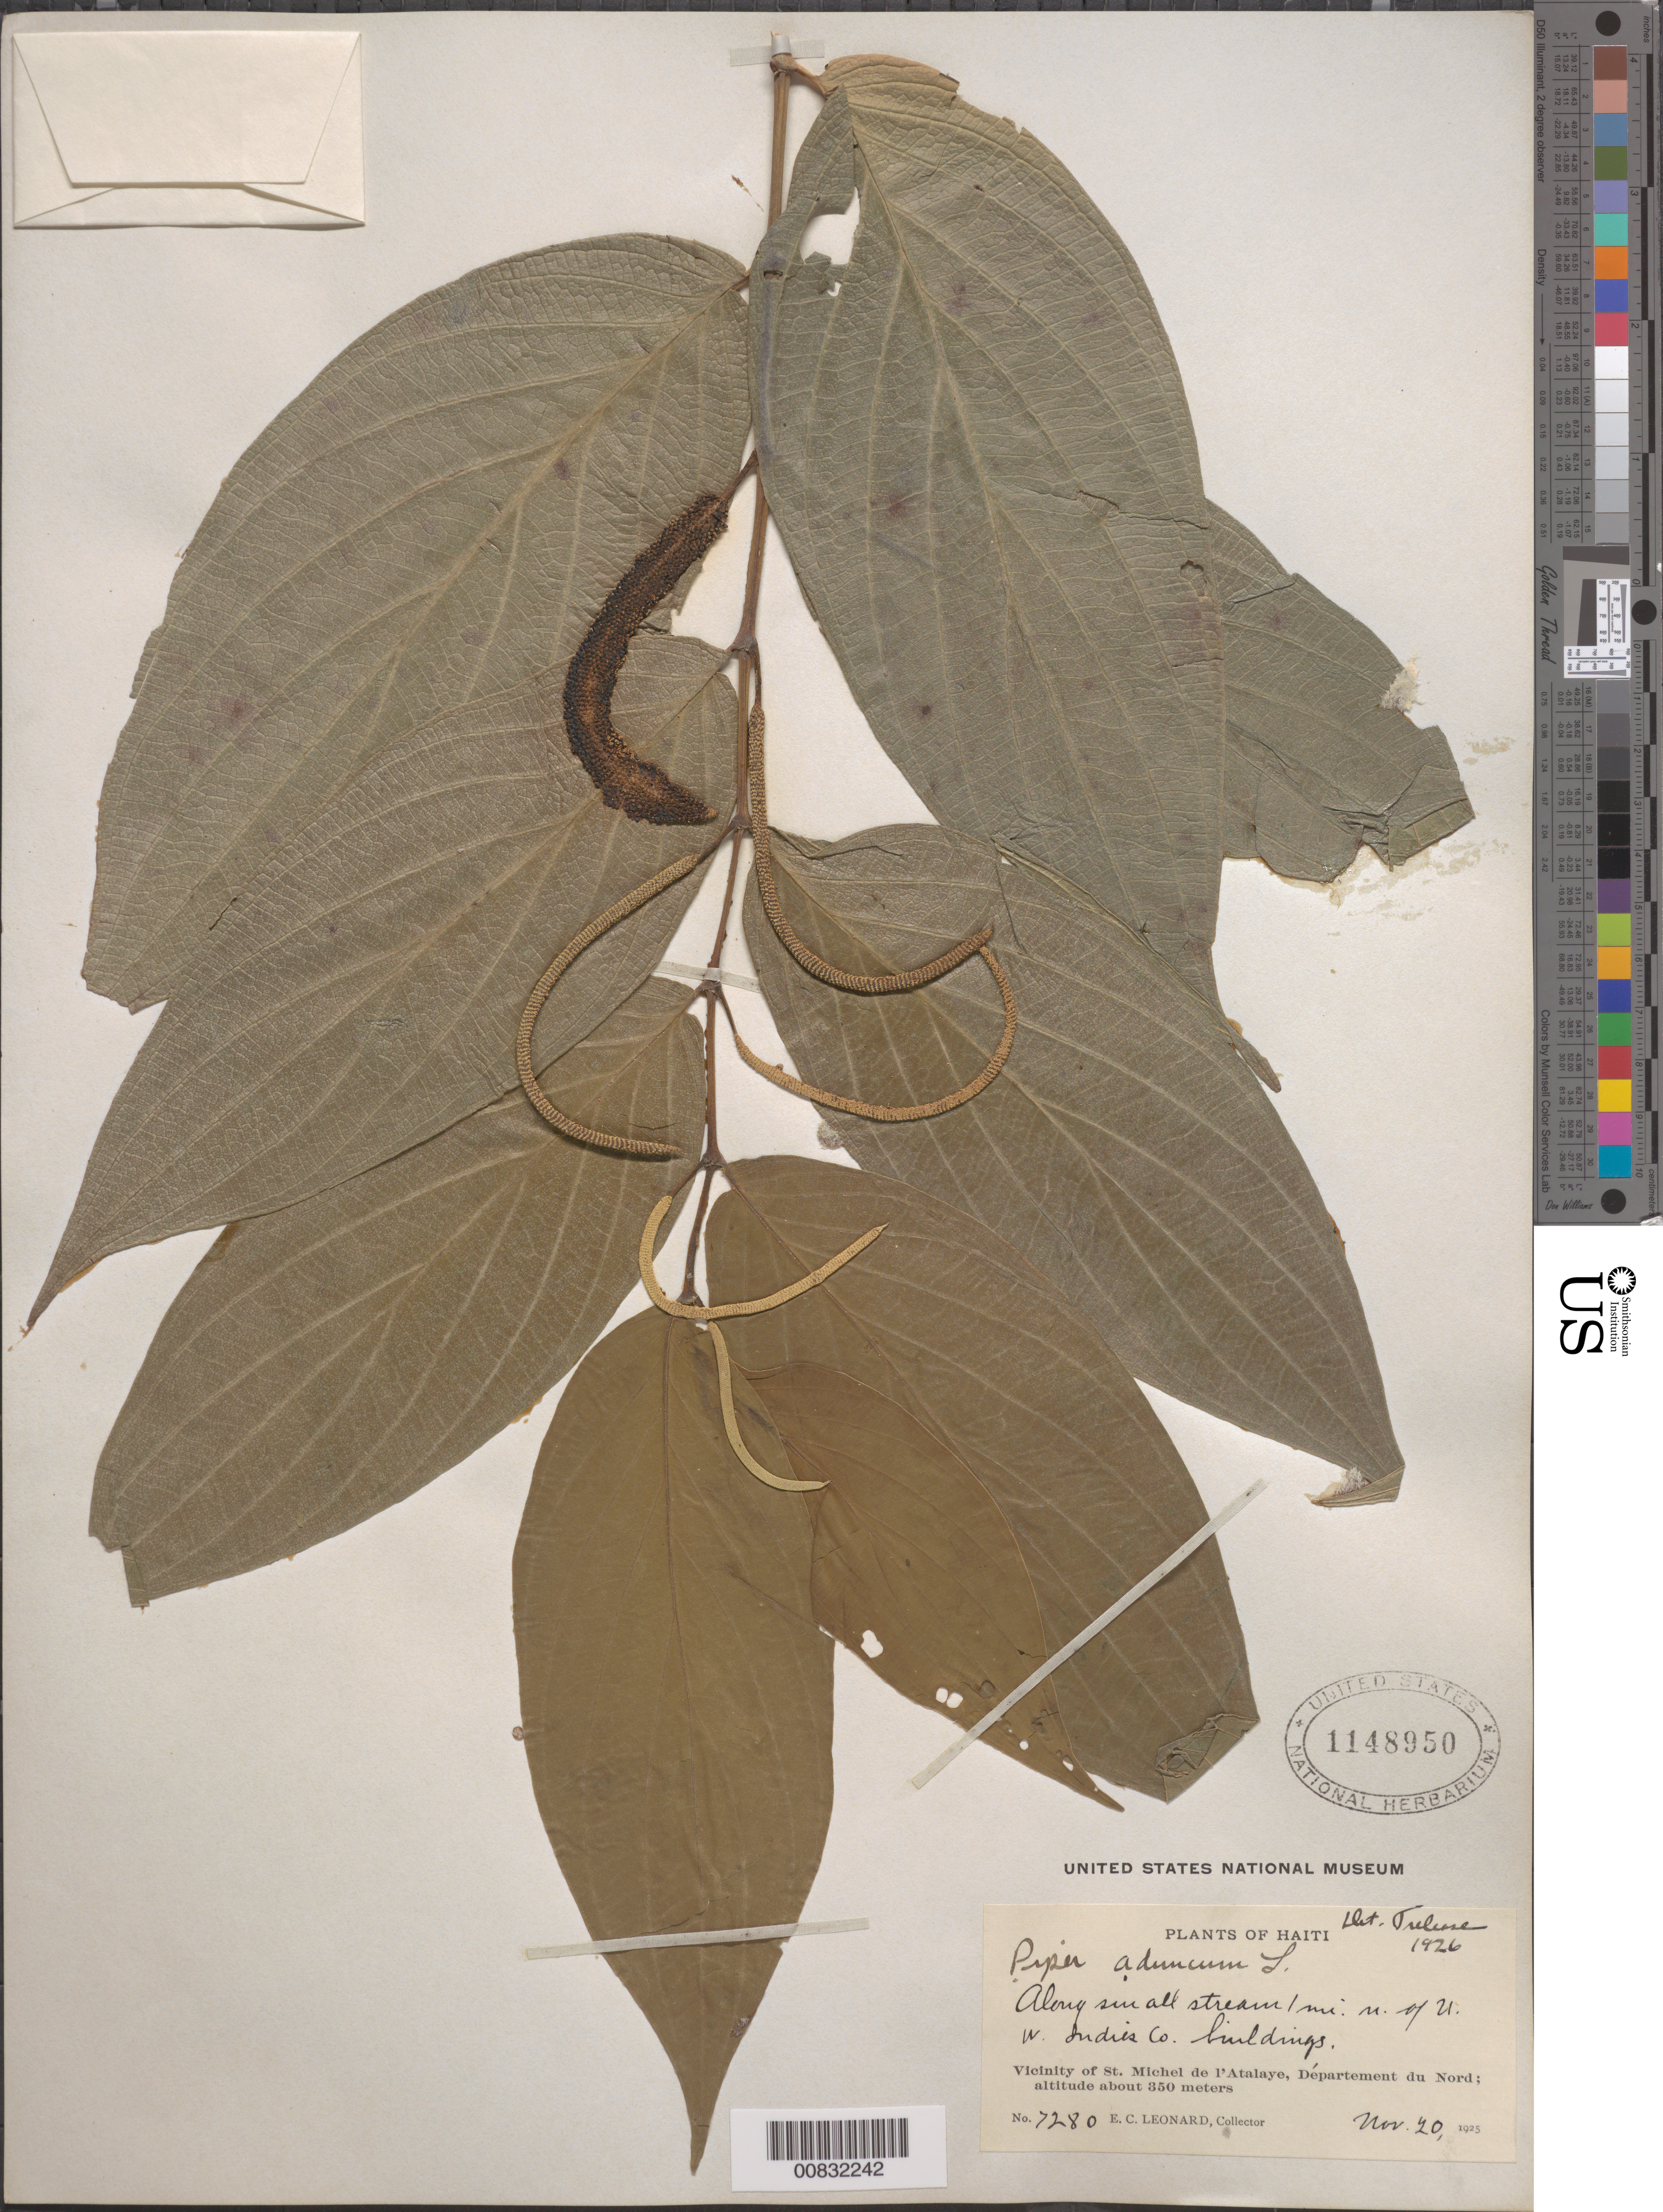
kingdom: Plantae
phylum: Tracheophyta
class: Magnoliopsida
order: Piperales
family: Piperaceae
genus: Piper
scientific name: Piper aduncum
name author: L.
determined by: Trelease, --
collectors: E. C. Leonard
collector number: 7280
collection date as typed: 20 Nov 1925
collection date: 1925-11-20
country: Haiti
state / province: Nord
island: Hispaniola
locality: Vicinity of St. Michel de l'Atalaye. Along small stream 1 mi. N of 21 W Indies Co. buildings.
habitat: Along small stream.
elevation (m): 350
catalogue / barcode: US 1148950